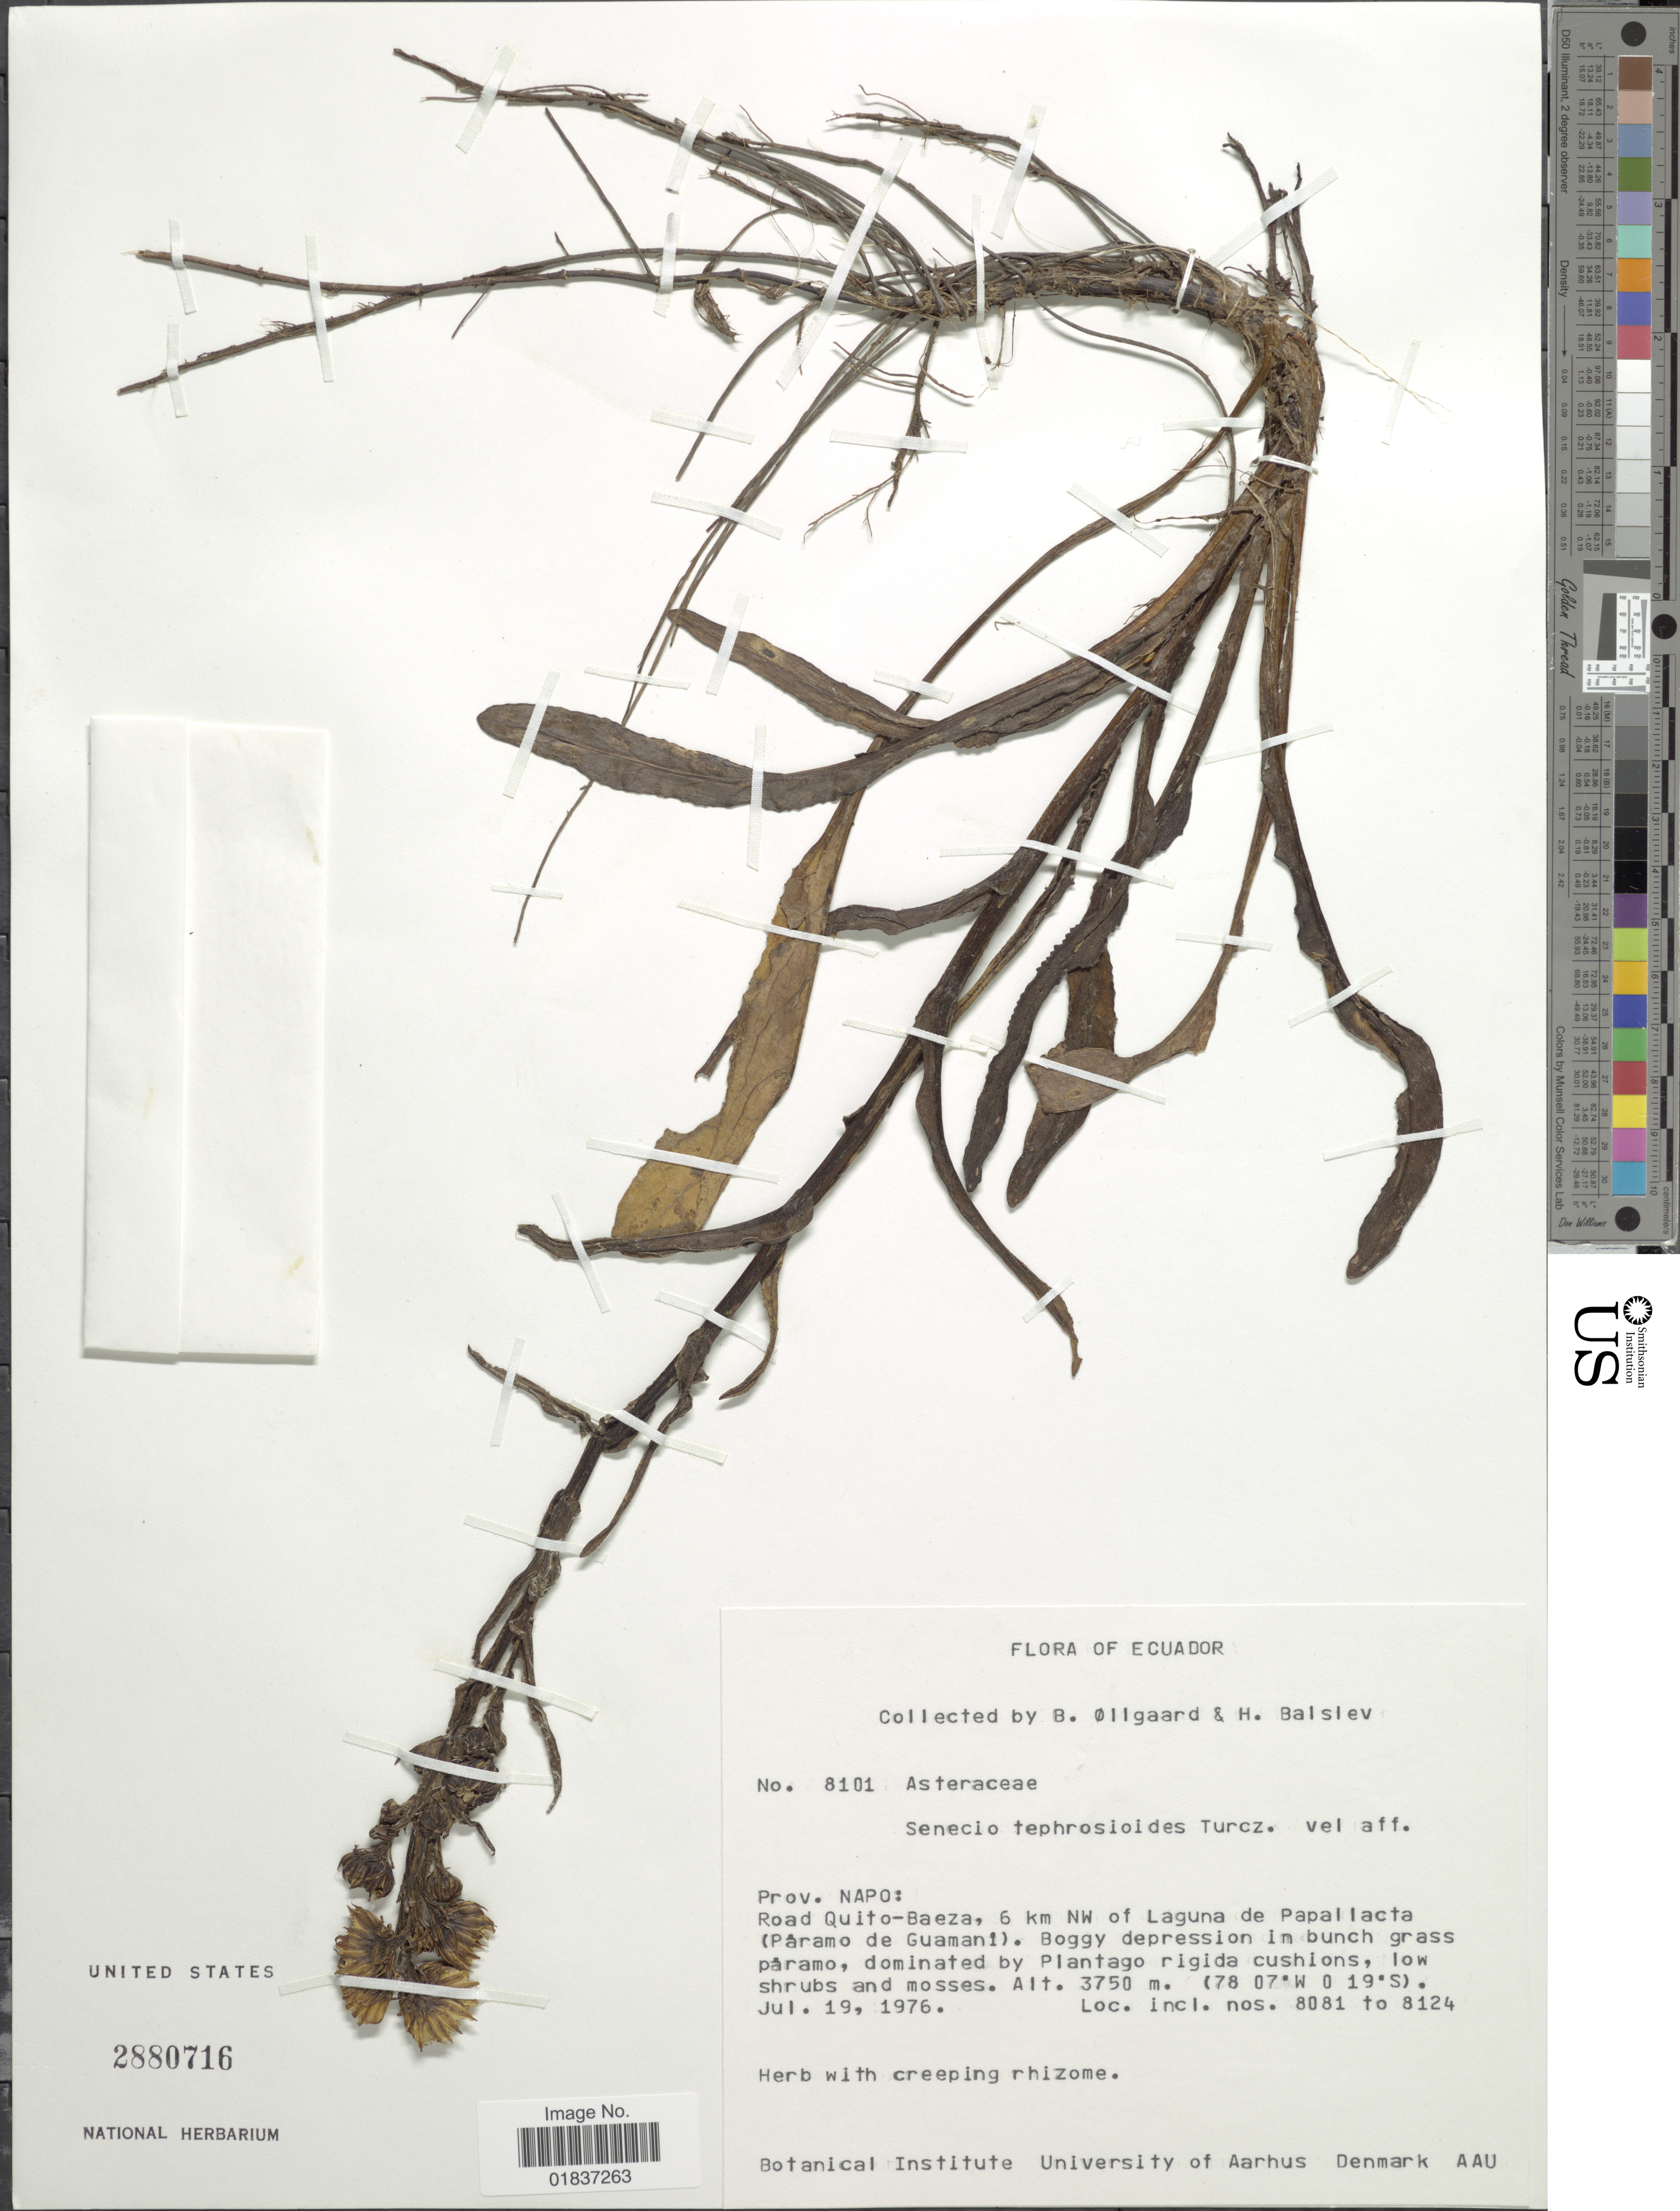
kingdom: Plantae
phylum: Tracheophyta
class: Magnoliopsida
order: Asterales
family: Asteraceae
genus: Senecio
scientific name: Senecio tephrosioides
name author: Turcz.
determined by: Salomon, Luciana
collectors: B. Øllgaard & H. Balslev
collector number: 8101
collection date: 1976-07-19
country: Ecuador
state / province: Napo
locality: Prov. Napo: Road Quito-Baeza, 6 km NW of Laguna de Papallacta (Paramo de Guamani).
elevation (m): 3750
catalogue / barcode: US 2880716